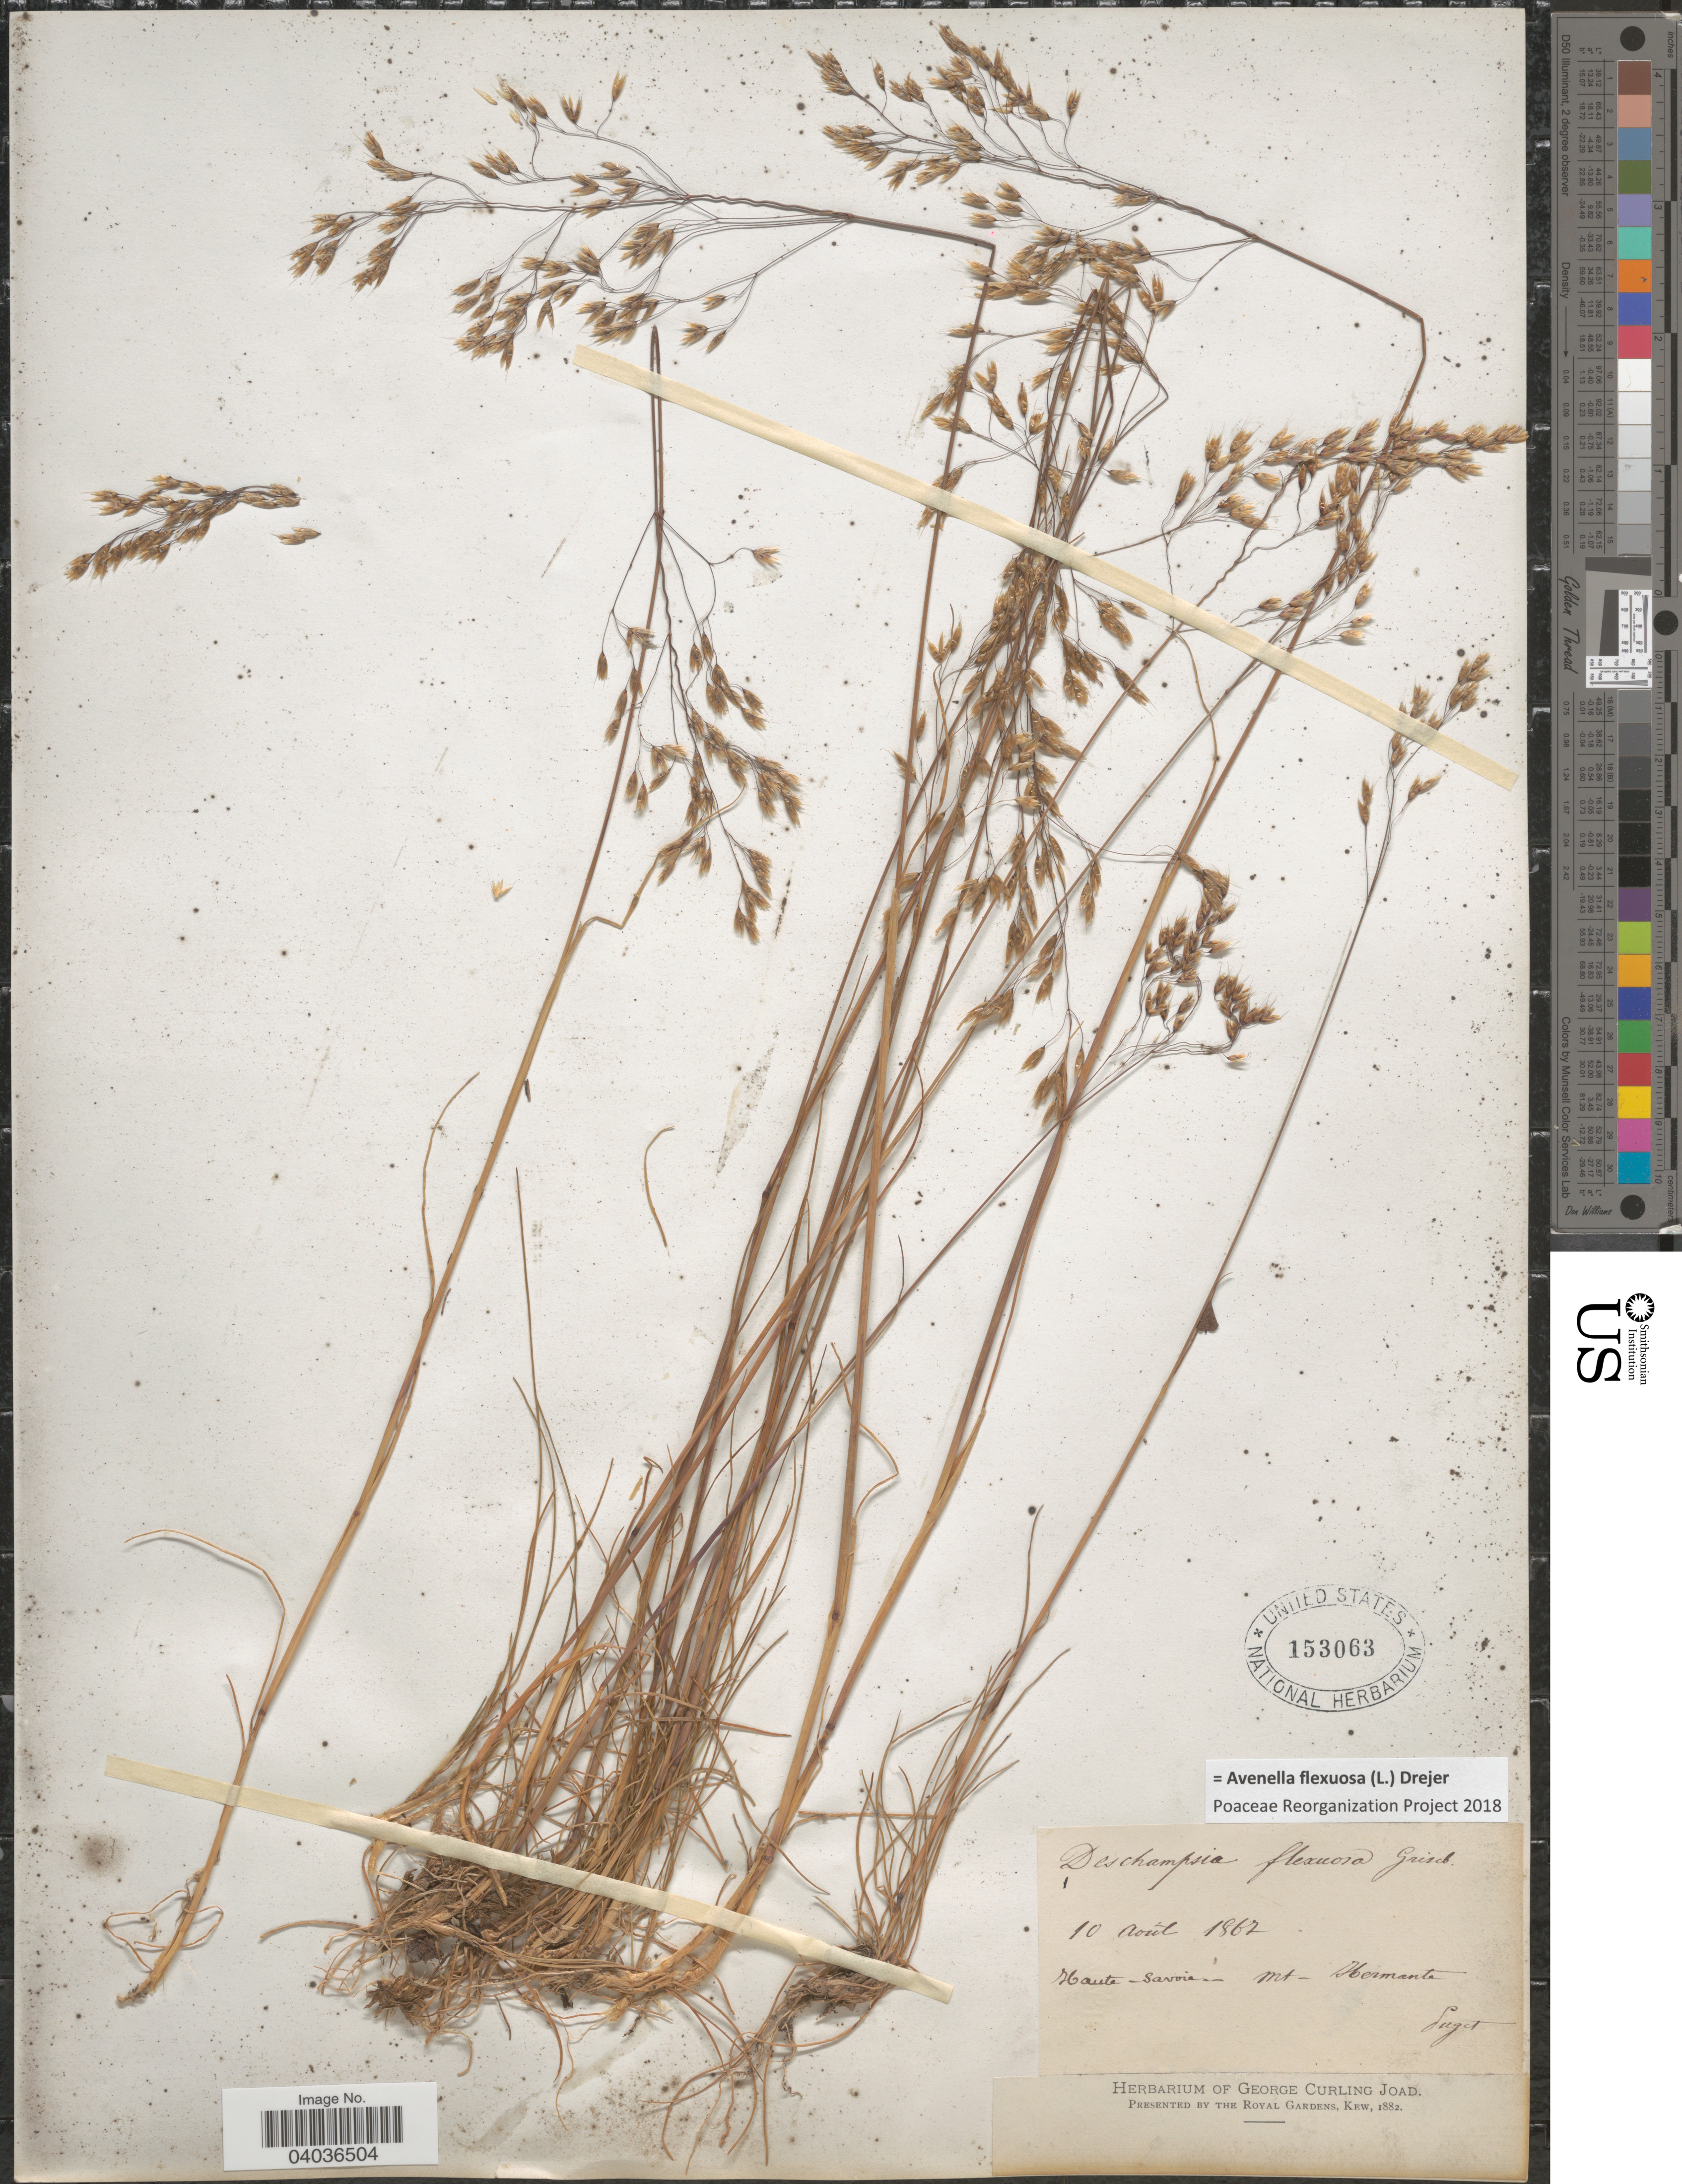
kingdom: Plantae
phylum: Tracheophyta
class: Liliopsida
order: Poales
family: Poaceae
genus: Avenella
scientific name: Avenella flexuosa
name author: (L.) Drejer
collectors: -. Puget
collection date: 1862-08-10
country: France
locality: Haute Savoie. in Mt. Hermante.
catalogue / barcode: US 153063